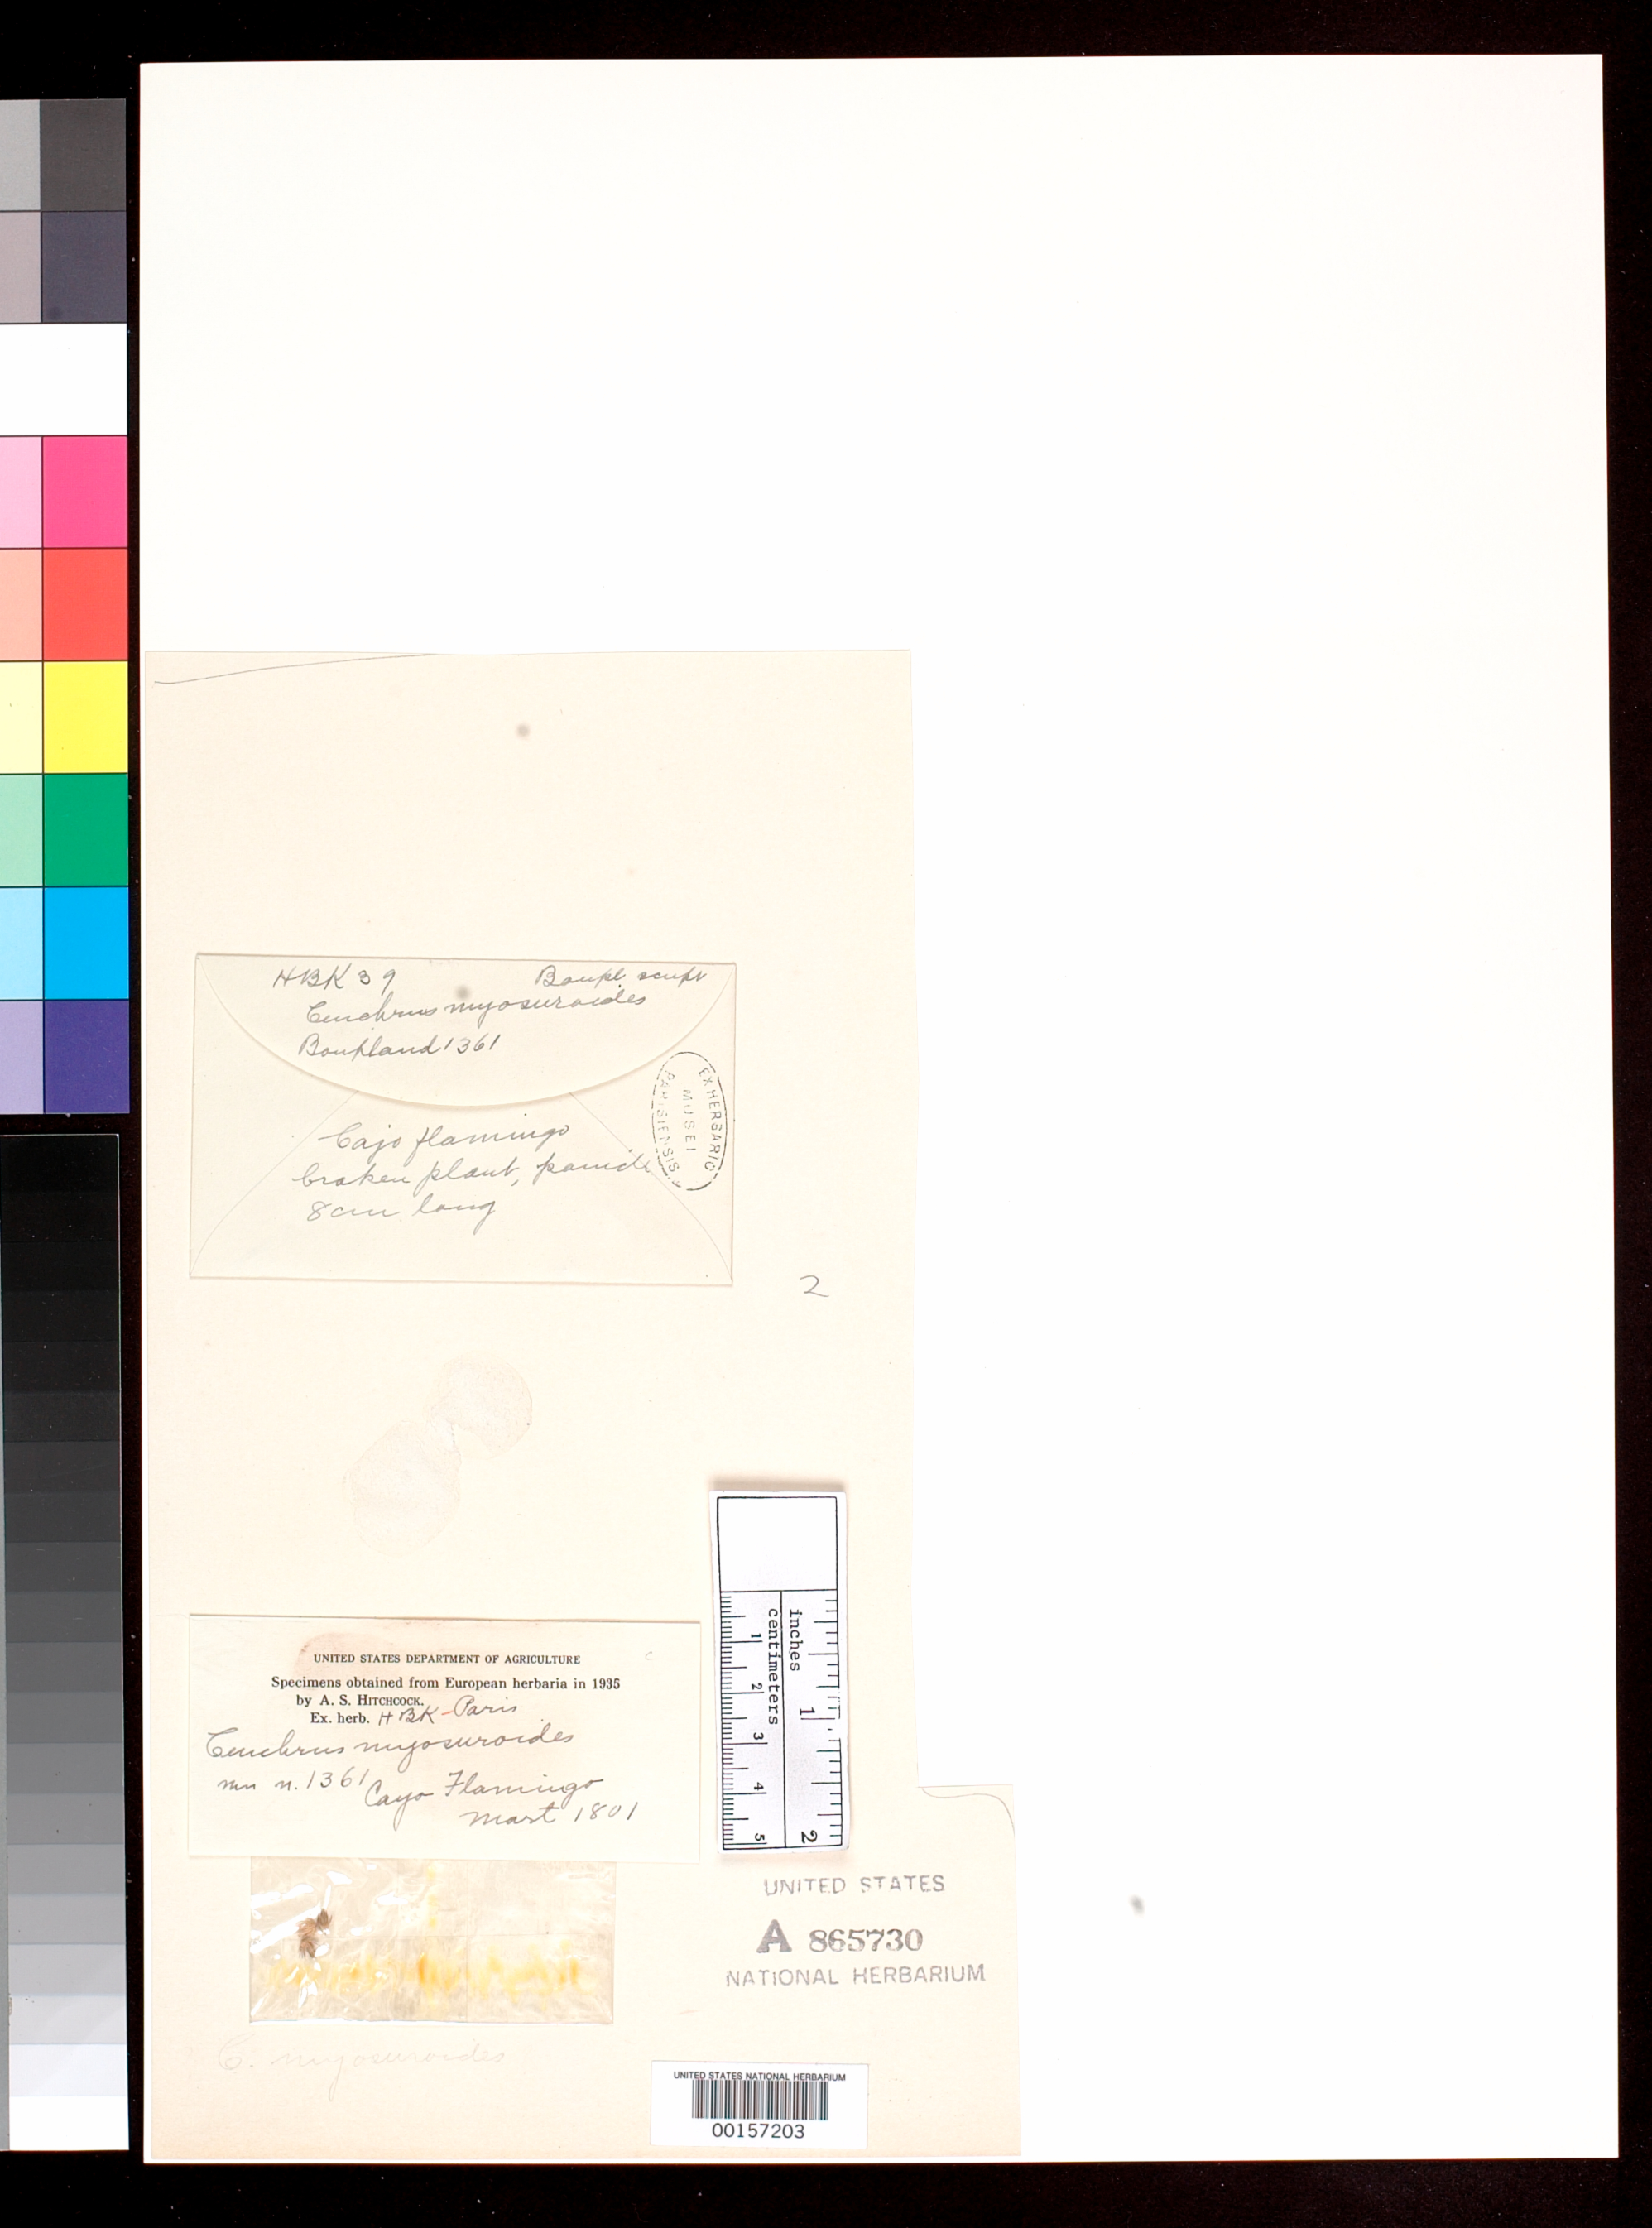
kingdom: Plantae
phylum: Tracheophyta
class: Liliopsida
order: Poales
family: Poaceae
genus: Cenchrus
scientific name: Cenchrus myosuroides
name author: Kunth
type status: Type Fragment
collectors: A. J. A. Bonpland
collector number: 1361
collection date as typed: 1801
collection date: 1801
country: Cuba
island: Greater Antilles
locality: Cayo Flamingo, Batabano.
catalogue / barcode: US 865730A